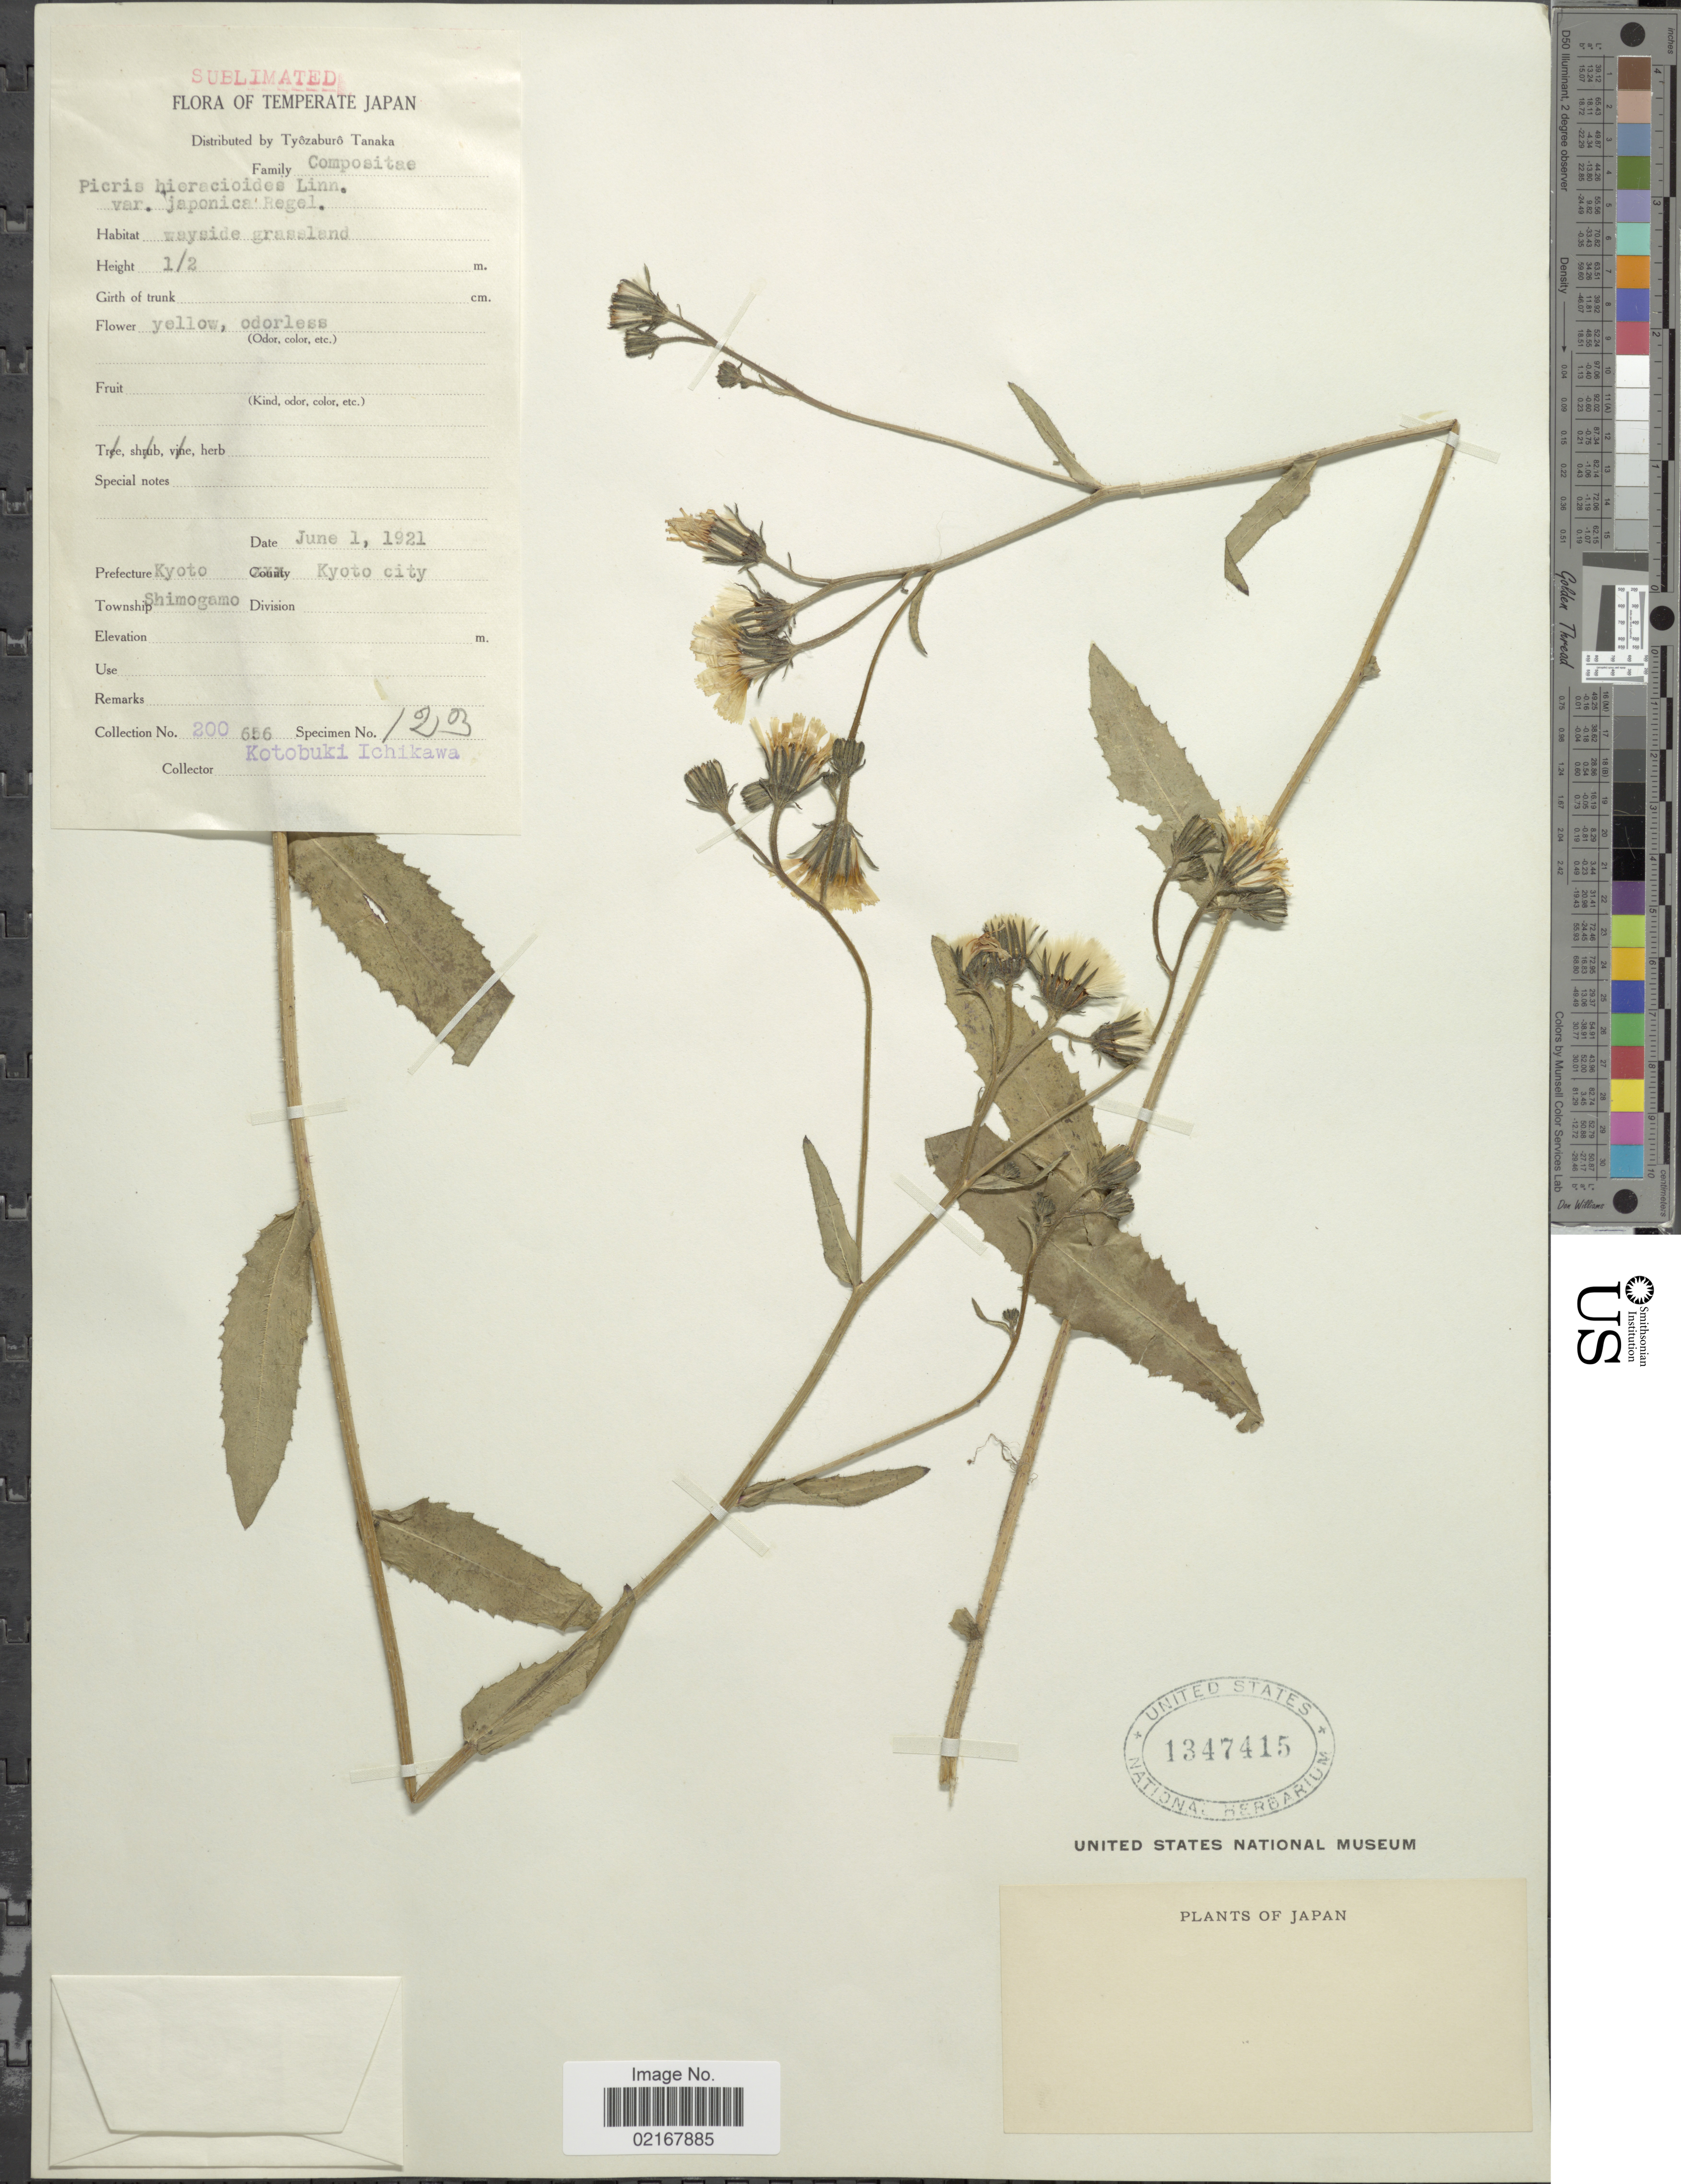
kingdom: Plantae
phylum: Tracheophyta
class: Magnoliopsida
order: Asterales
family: Asteraceae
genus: Picris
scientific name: Picris hieracioides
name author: L.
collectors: K. Ichikawa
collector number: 200/565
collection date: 1921-06-01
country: Japan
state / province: Kyoto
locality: Kyoto City, Shimogamo, Temperate Japan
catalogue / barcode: US 1347415